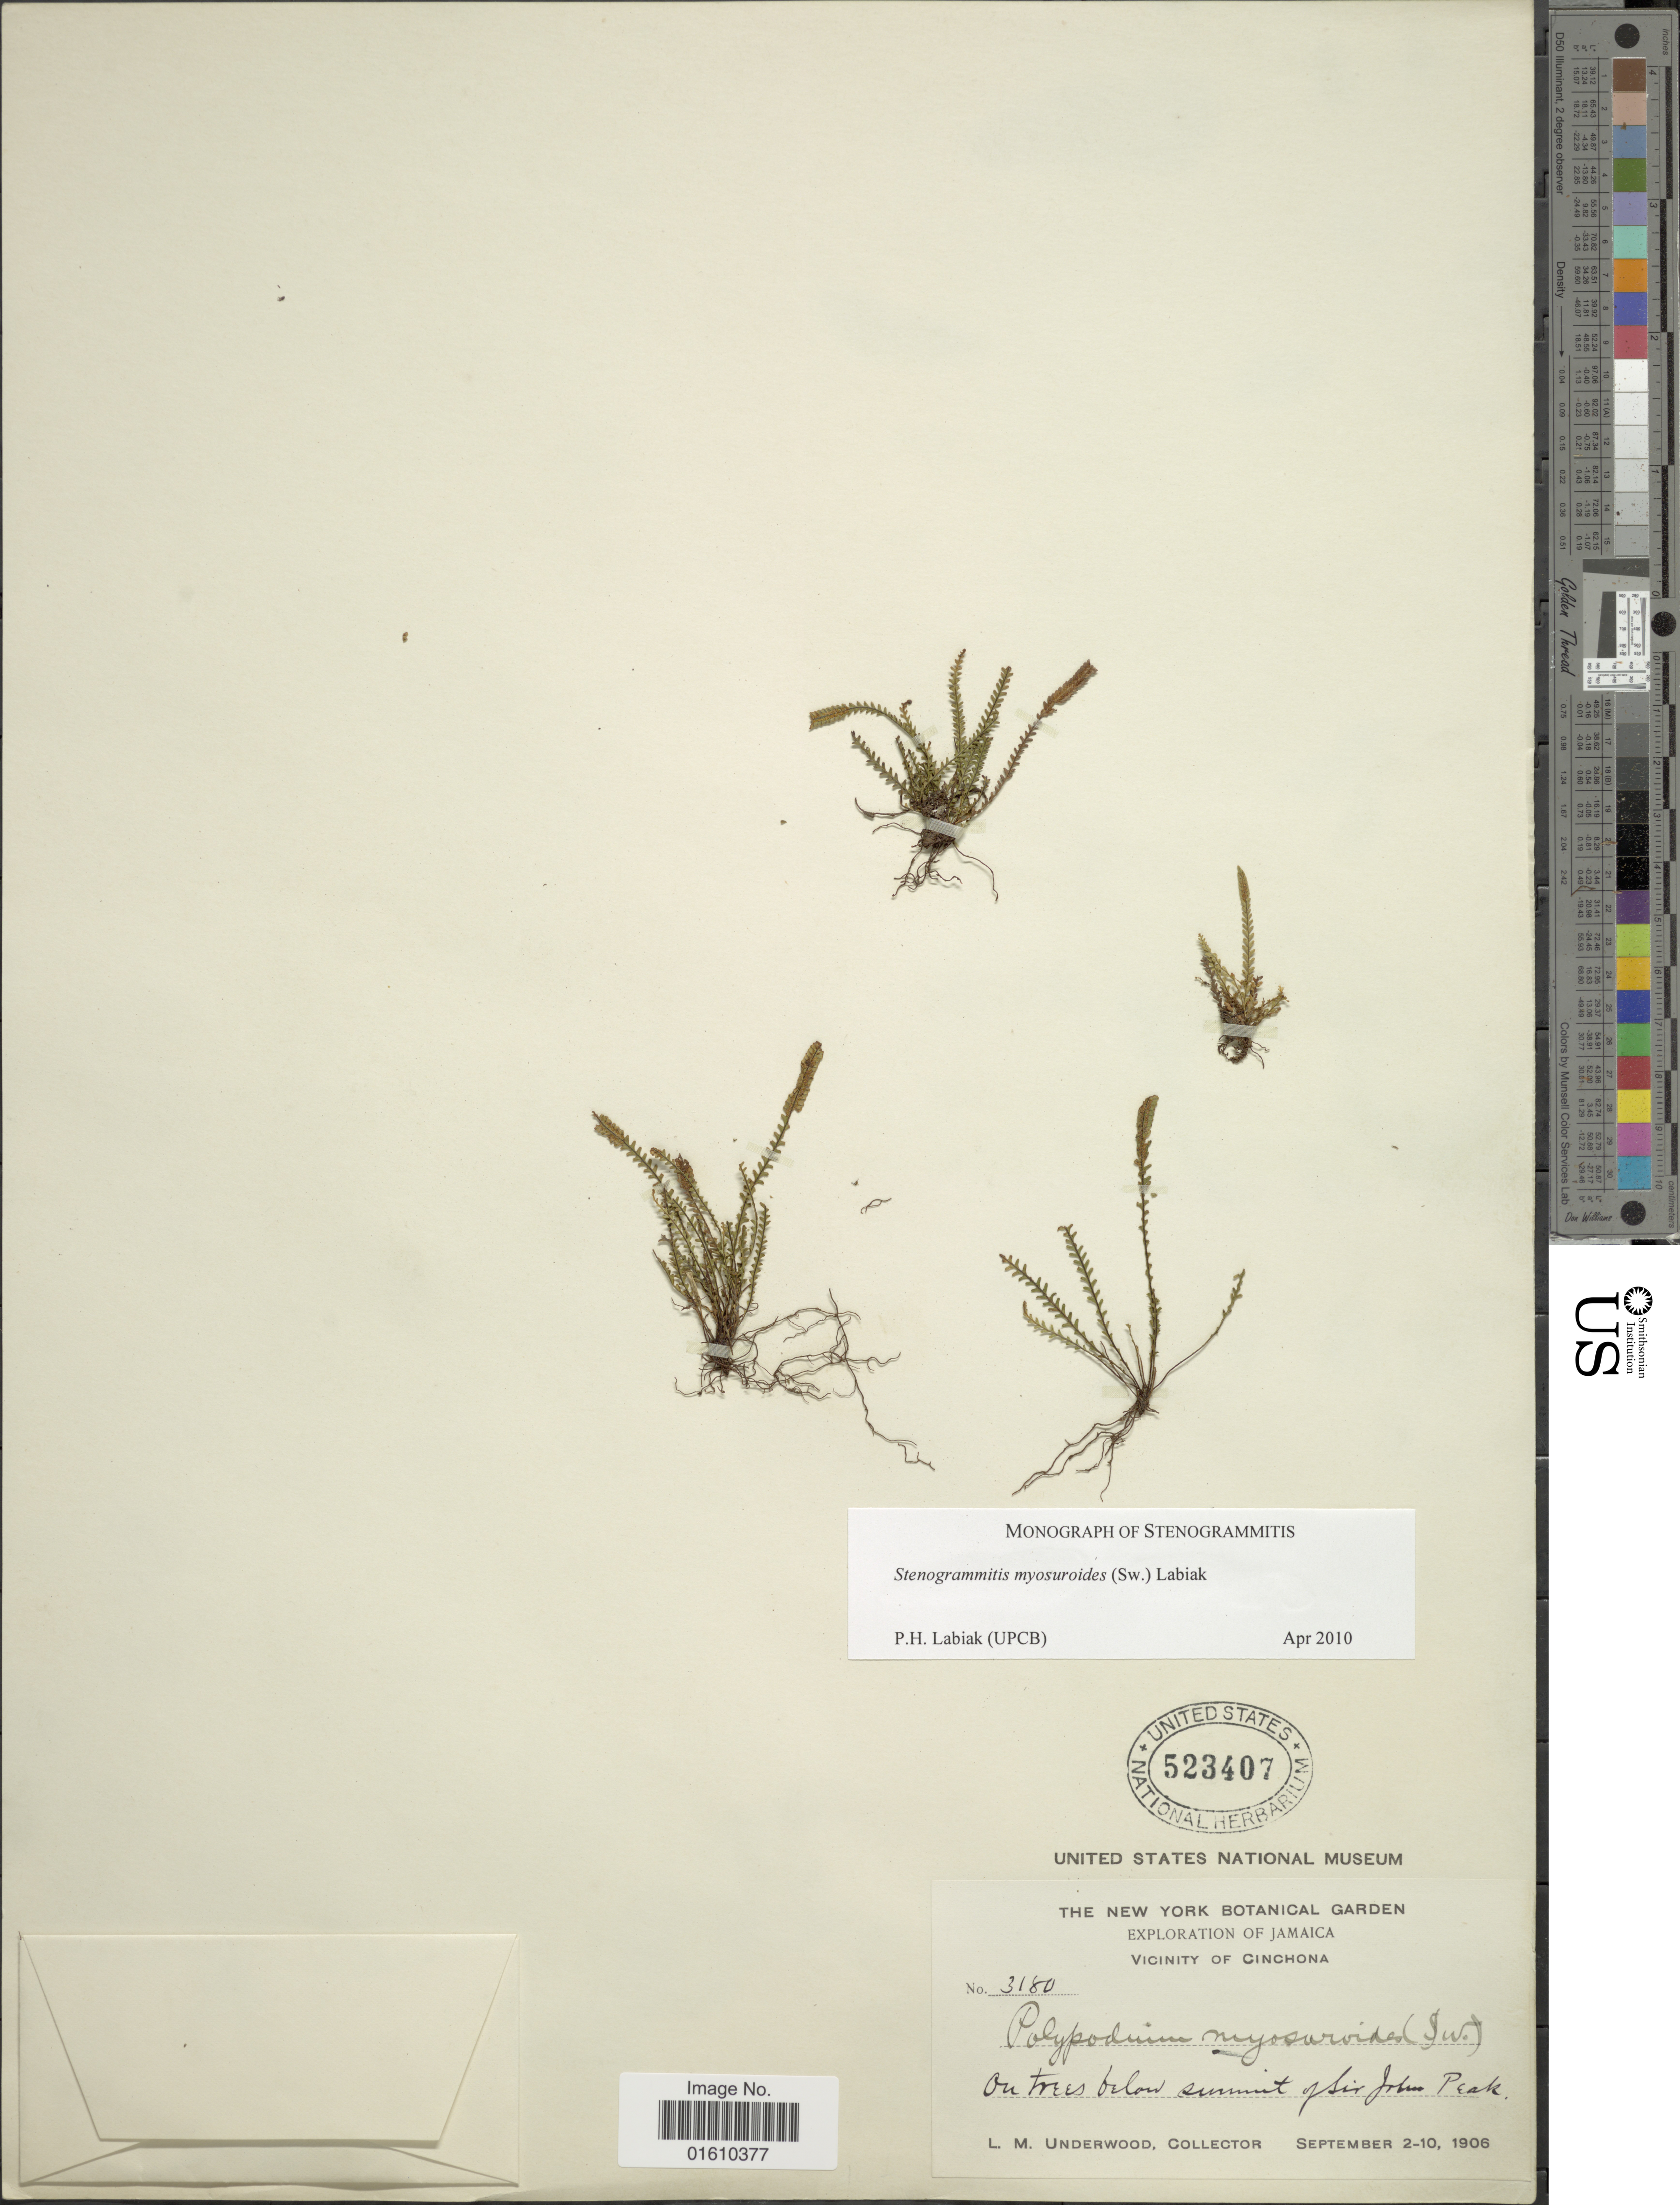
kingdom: Plantae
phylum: Tracheophyta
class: Polypodiopsida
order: Polypodiales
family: Polypodiaceae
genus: Stenogrammitis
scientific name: Stenogrammitis myosuroides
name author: (Sw.) Labiak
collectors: L. M. Underwood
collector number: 3180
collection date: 1906-09-02/1906-09-10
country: Jamaica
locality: Vicinity of Cinchona, on trees below summit of Sir John Peak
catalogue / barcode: US 523407